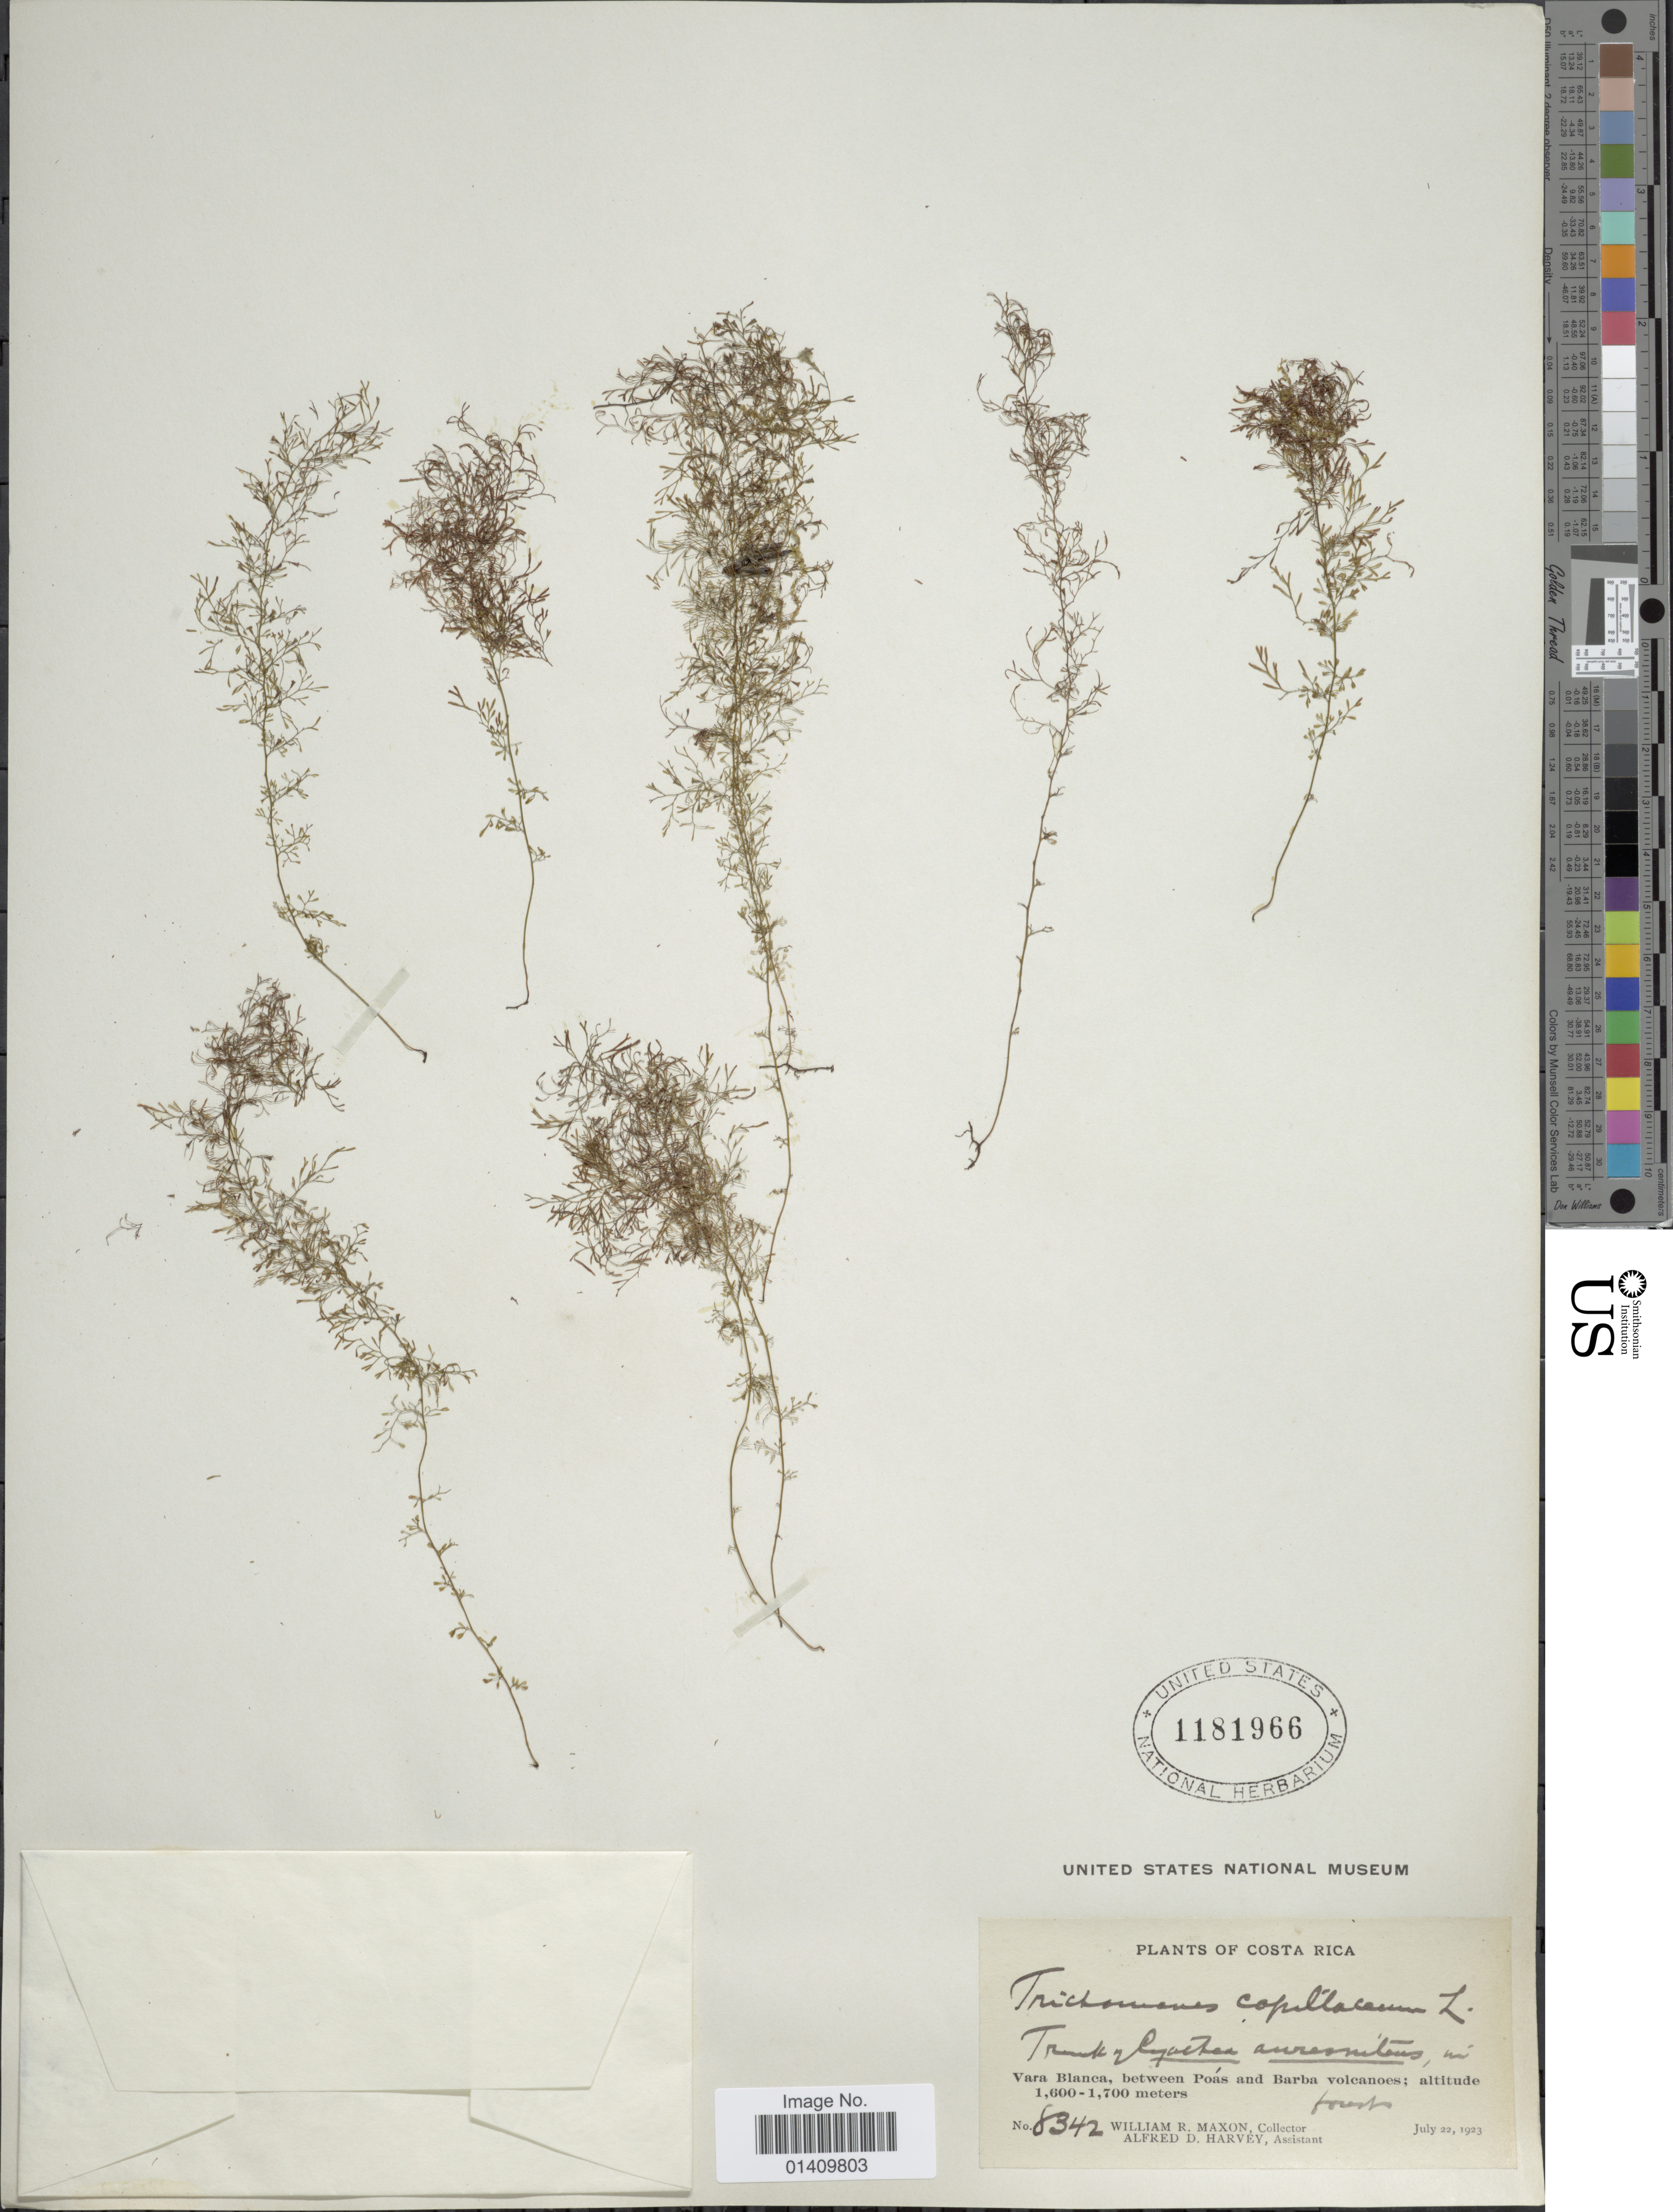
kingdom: Plantae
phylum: Tracheophyta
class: Polypodiopsida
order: Hymenophyllales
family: Hymenophyllaceae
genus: Polyphlebium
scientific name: Polyphlebium angustatum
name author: (Carmich.) Ebihara & Dubuisson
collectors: W. R. Maxon & A. D. Harvey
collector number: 8342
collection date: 1923-07-22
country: Costa Rica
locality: Vara Blanca between Poas and Barba volcanoes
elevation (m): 1600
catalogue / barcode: US 1181966